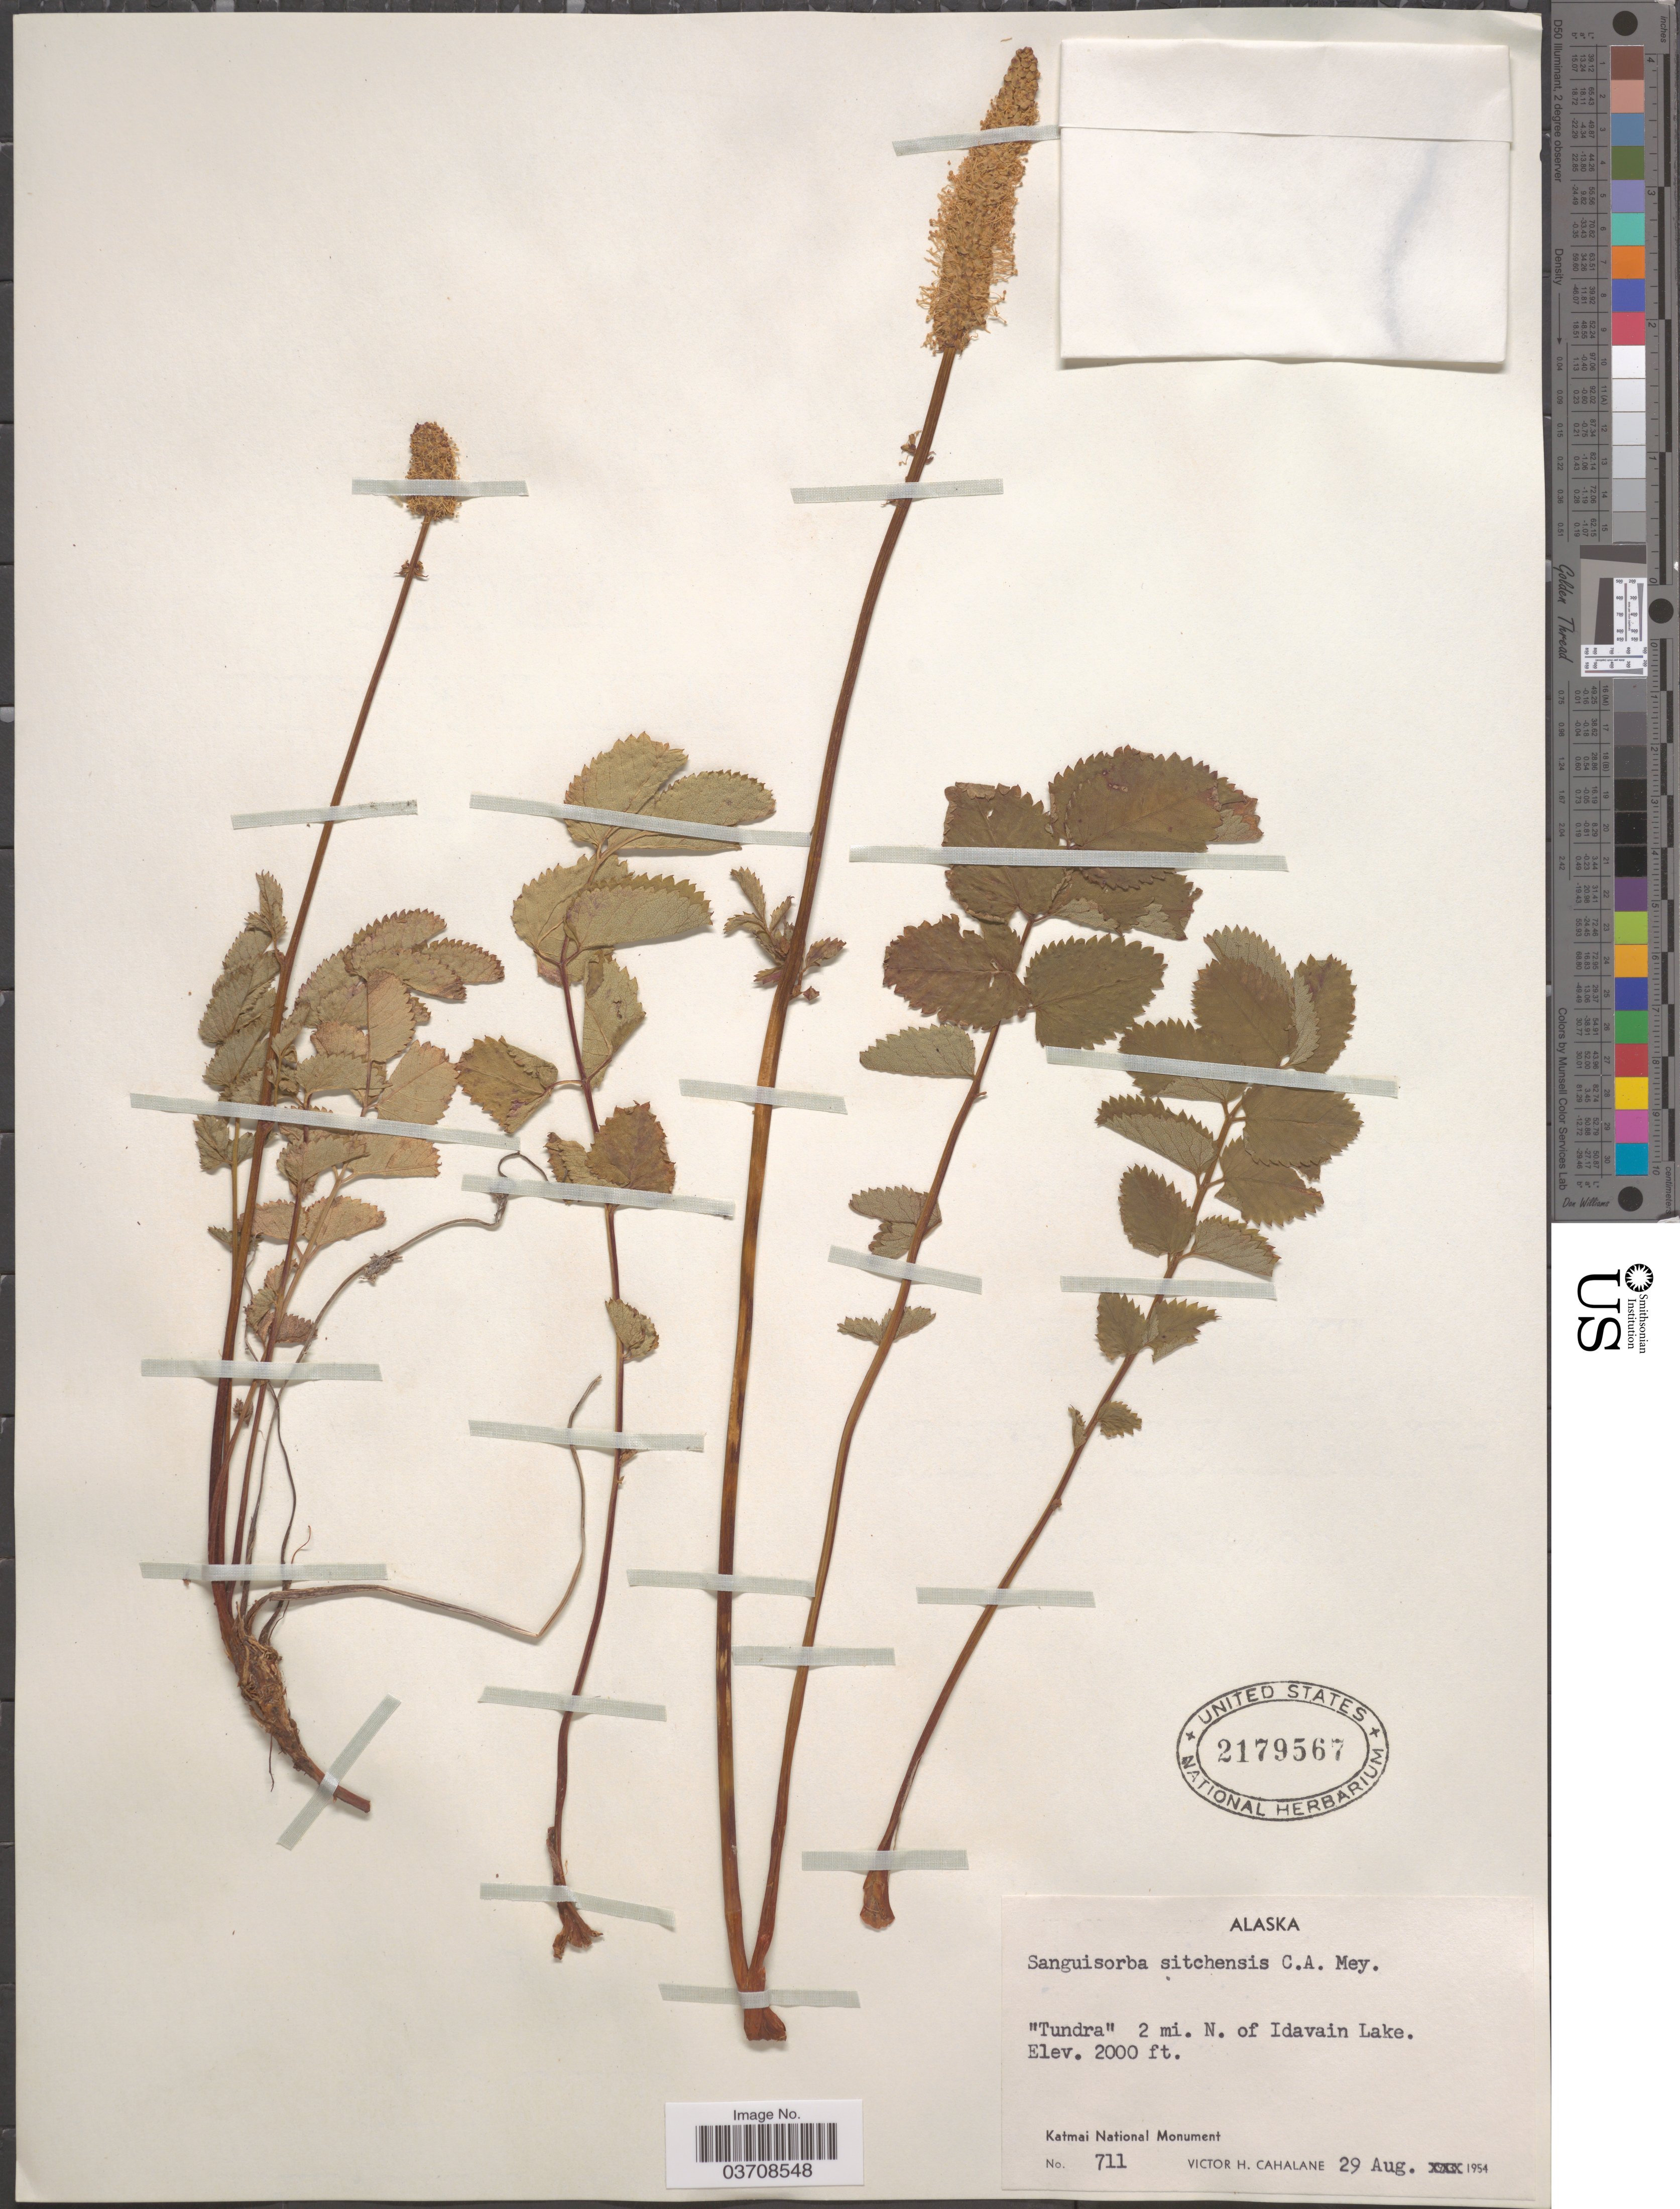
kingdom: Plantae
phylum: Tracheophyta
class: Magnoliopsida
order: Rosales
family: Rosaceae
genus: Sanguisorba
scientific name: Sanguisorba stipulata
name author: Raf.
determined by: Strong, Mark T., (BOT), Smithsonian Institution - National Museum of Natural History (UNITED STATES)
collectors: V. Cahalane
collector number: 711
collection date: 1954-08-29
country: United States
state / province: Alaska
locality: Tundra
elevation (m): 610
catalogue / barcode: US 2179567